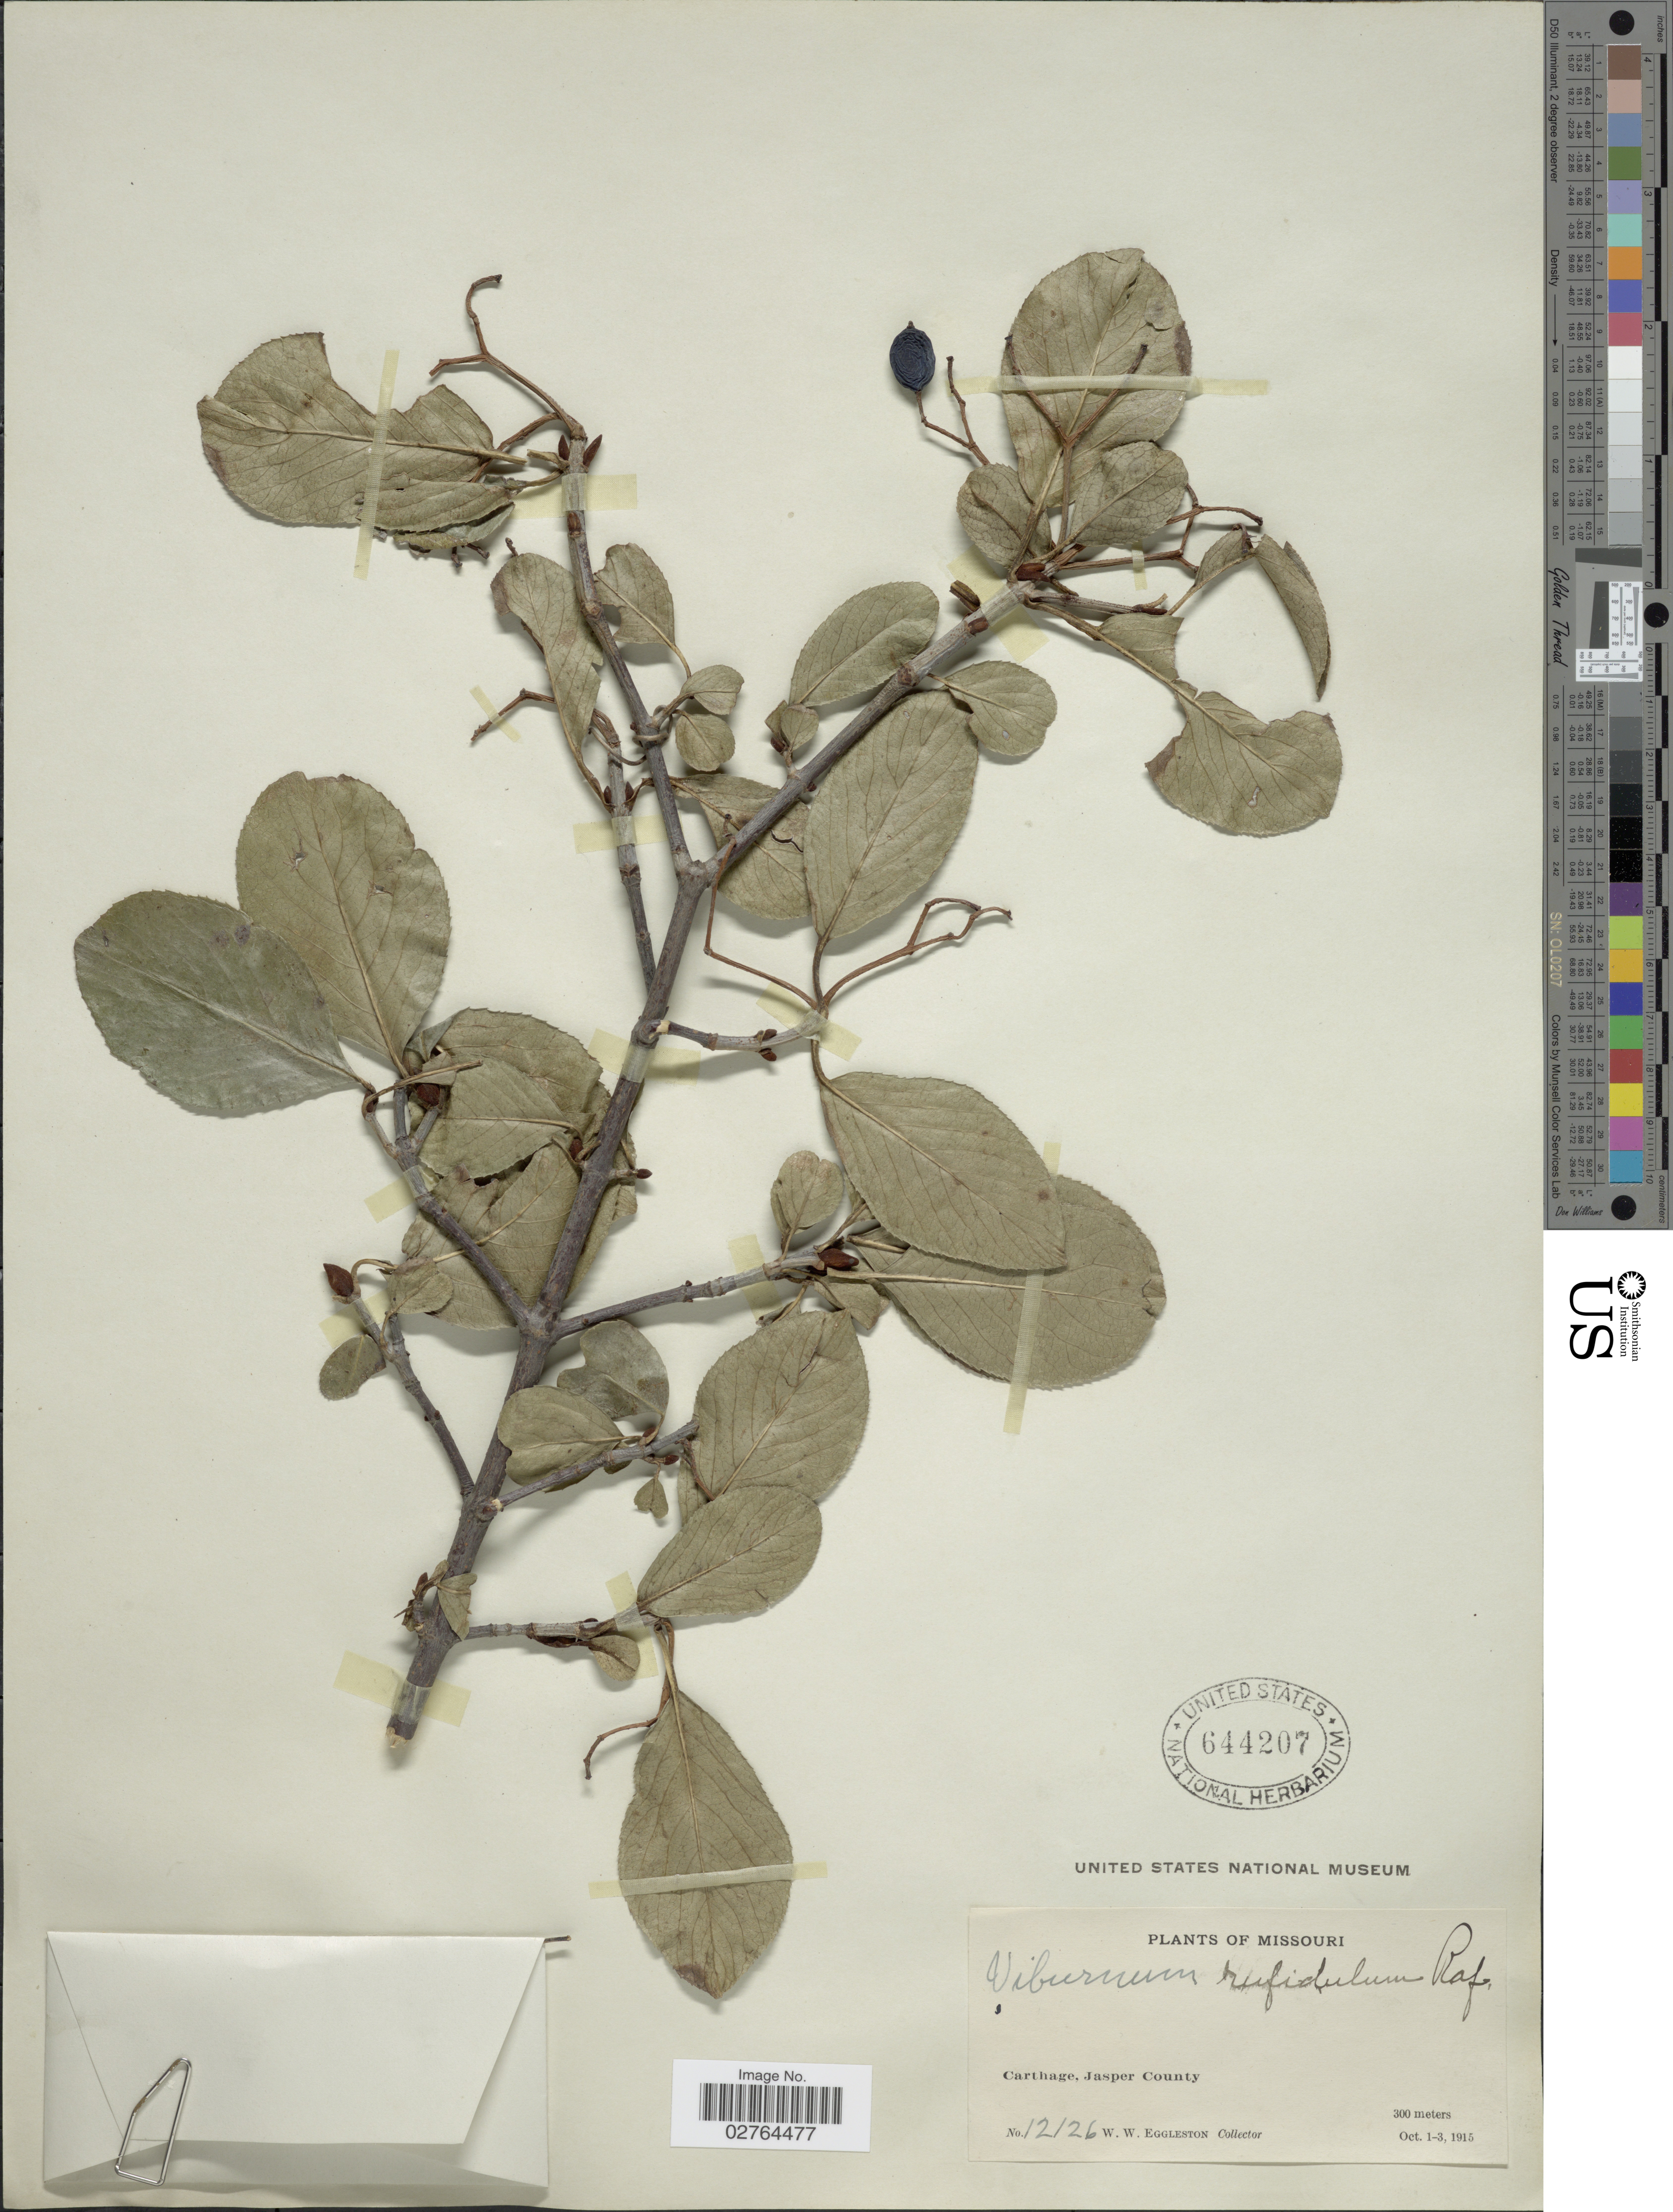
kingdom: Plantae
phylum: Tracheophyta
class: Magnoliopsida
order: Dipsacales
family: Viburnaceae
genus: Viburnum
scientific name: Viburnum rufidulum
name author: Raf.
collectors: W. W. Eggleston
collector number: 12126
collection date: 1915-10-01/1915-10-03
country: United States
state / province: Missouri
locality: Carthage, Jasper County.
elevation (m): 300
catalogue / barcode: US 644207